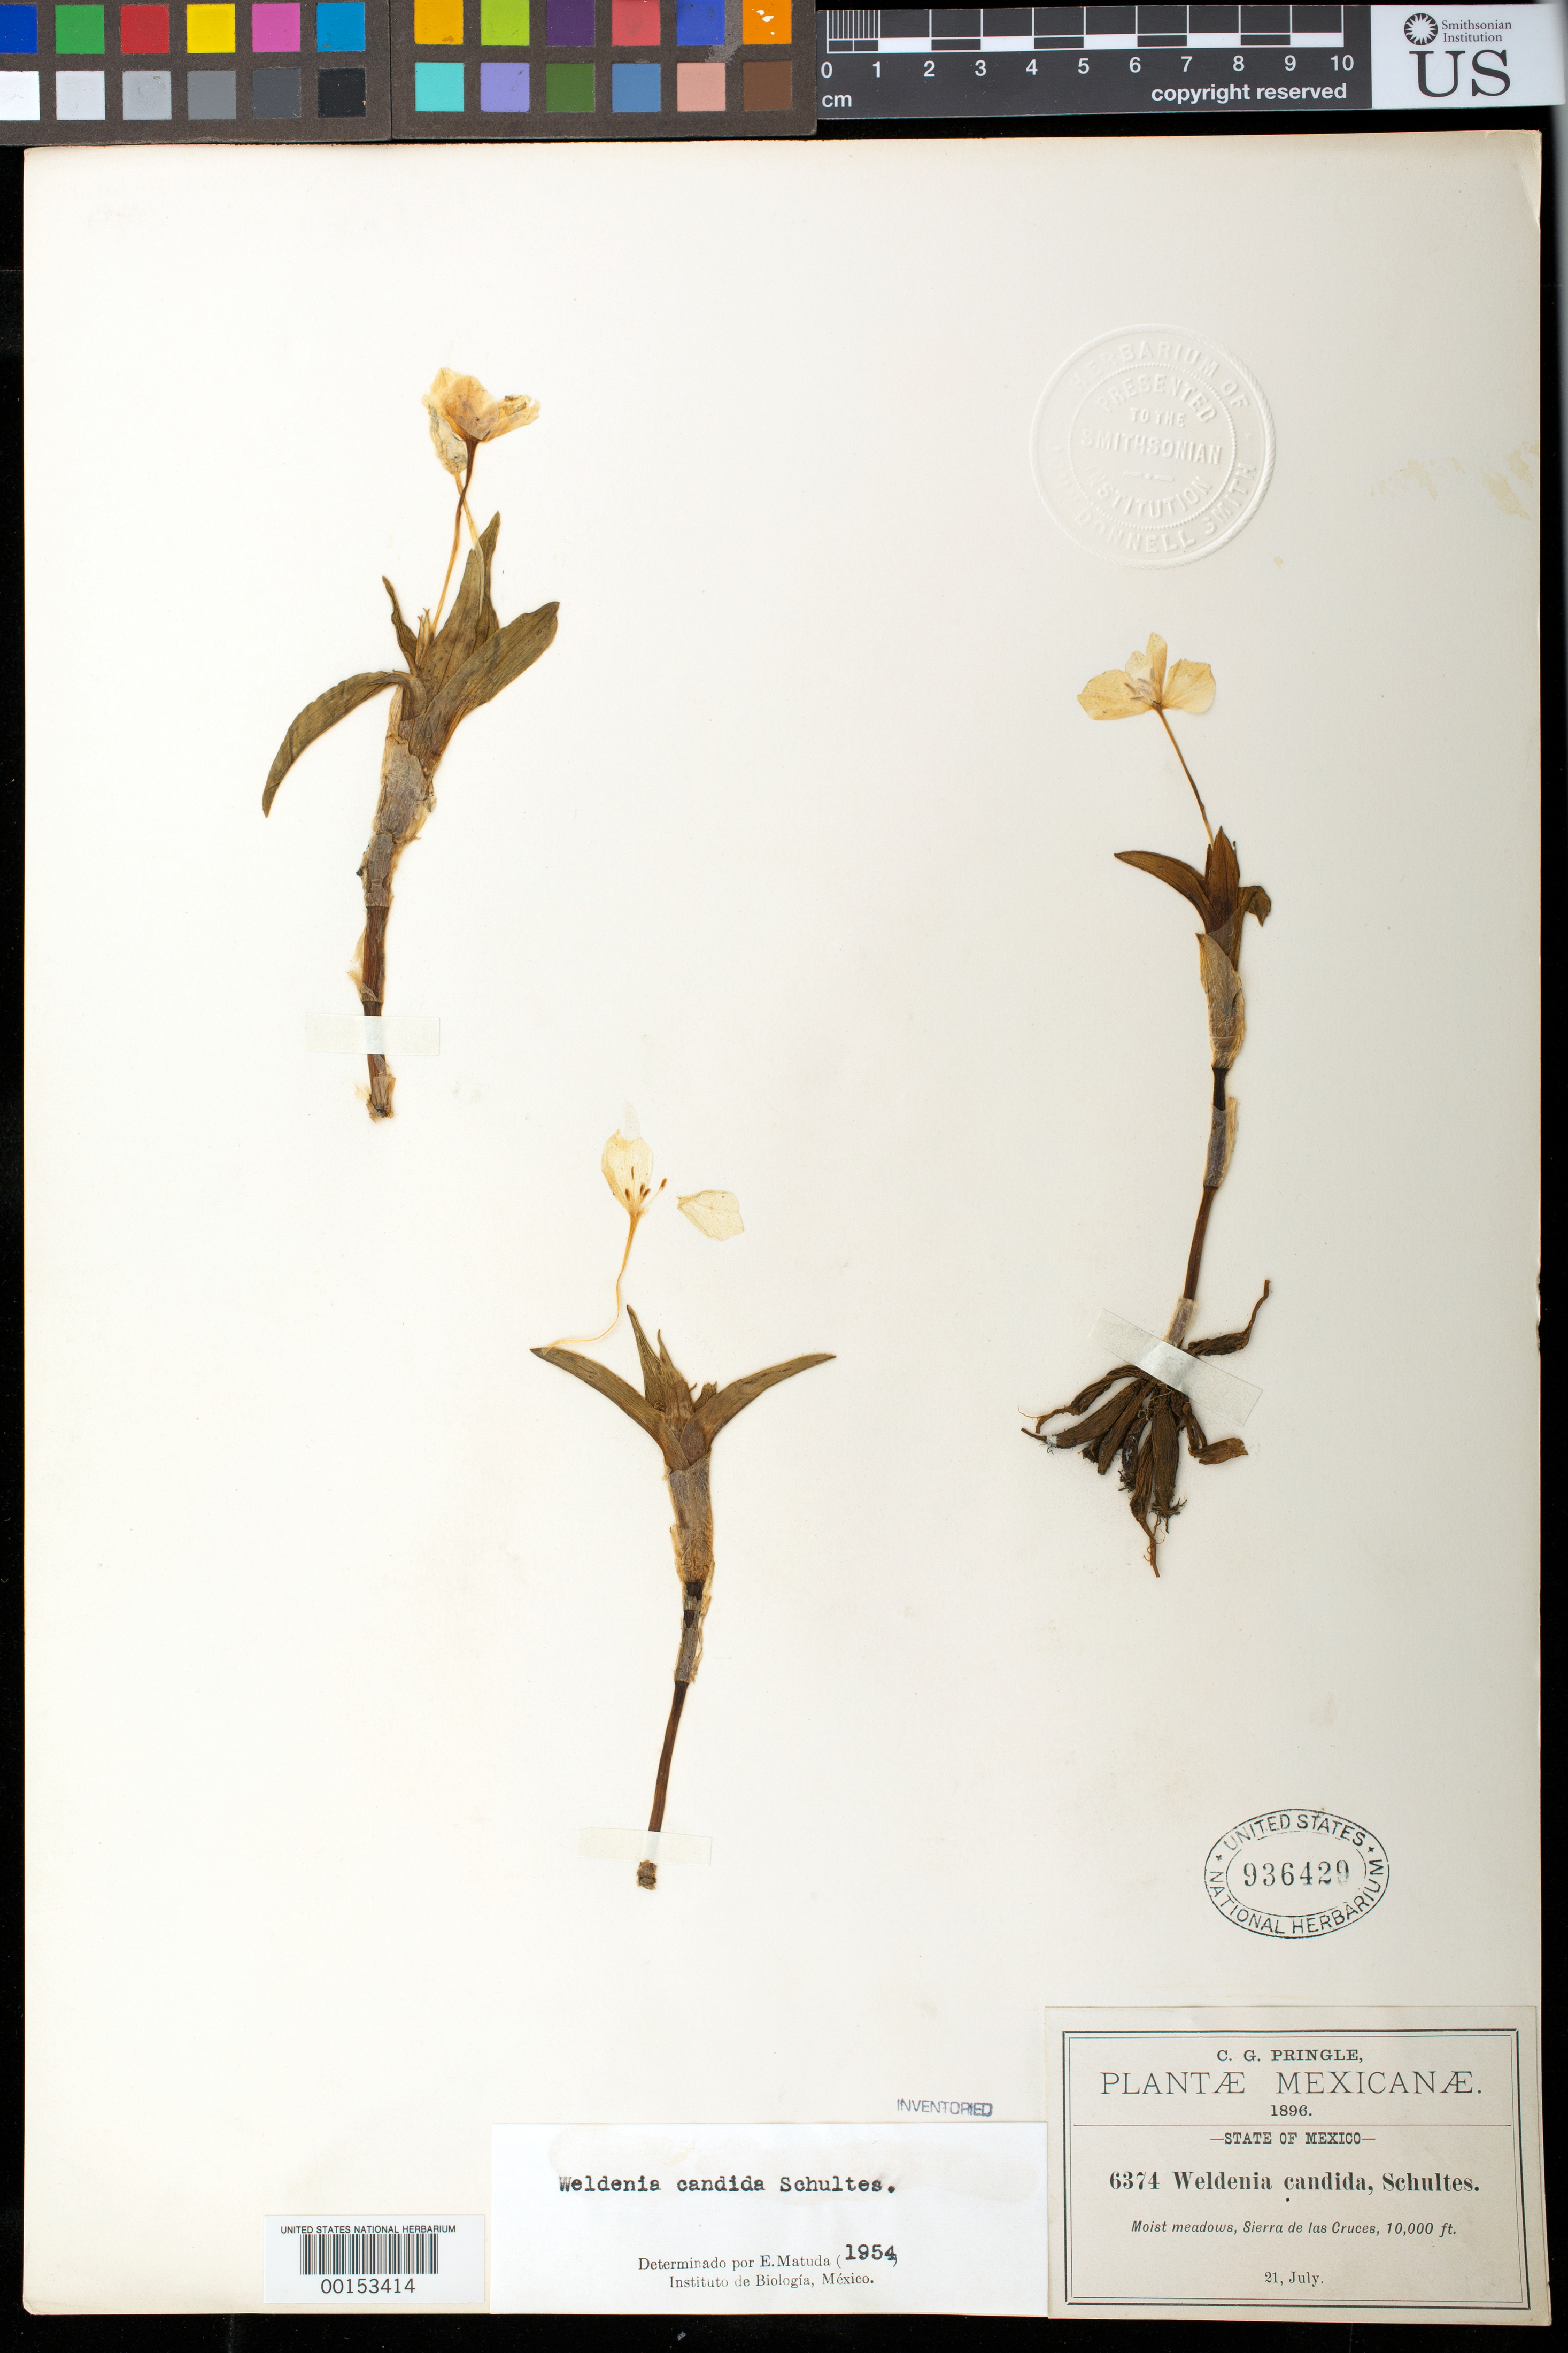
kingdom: Plantae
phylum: Tracheophyta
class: Liliopsida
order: Commelinales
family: Commelinaceae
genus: Weldenia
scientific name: Weldenia candida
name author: Schult. f.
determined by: Matuda, E.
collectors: C. G. Pringle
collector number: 6374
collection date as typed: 21 Jul 1896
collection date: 1896-07-21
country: Mexico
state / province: México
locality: Sierra de Las Cruces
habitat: Moist meadows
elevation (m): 3050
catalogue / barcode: US 936429